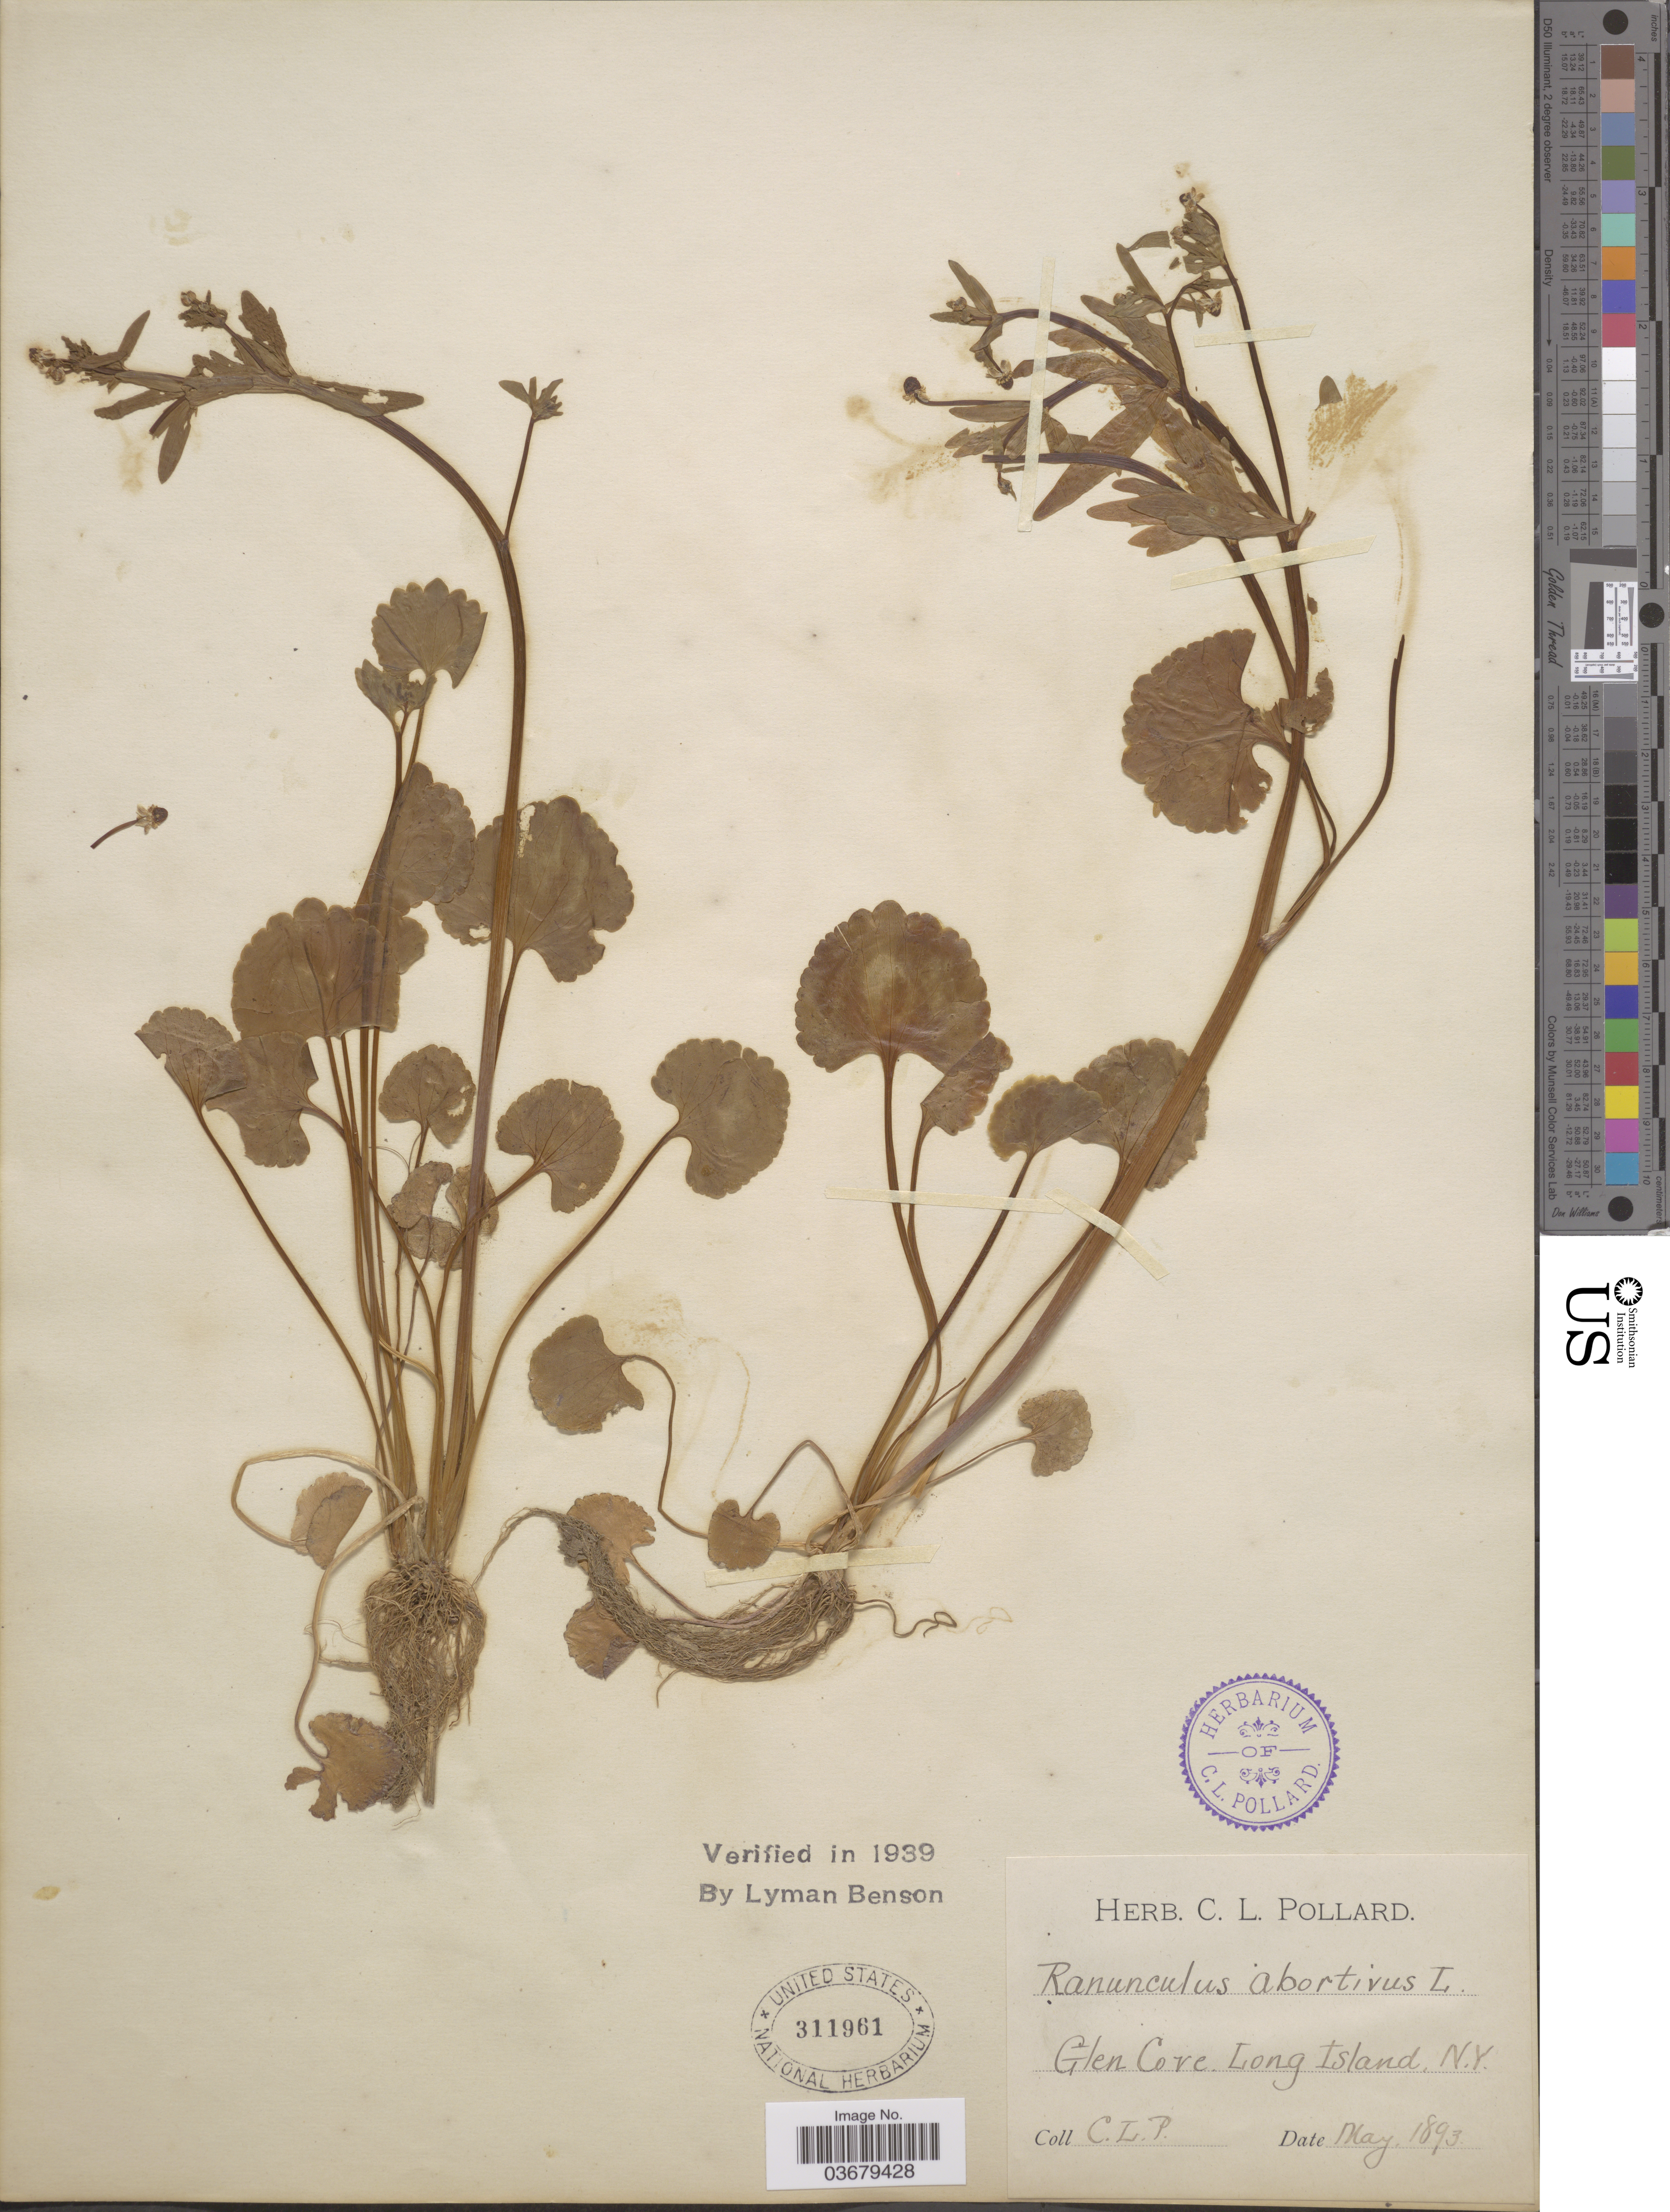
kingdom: Plantae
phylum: Tracheophyta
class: Magnoliopsida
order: Ranunculales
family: Ranunculaceae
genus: Ranunculus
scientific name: Ranunculus abortivus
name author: L.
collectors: C. L. Pollard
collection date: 1893-05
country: United States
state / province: New York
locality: Glen Cove, Long Island.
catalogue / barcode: US 311961